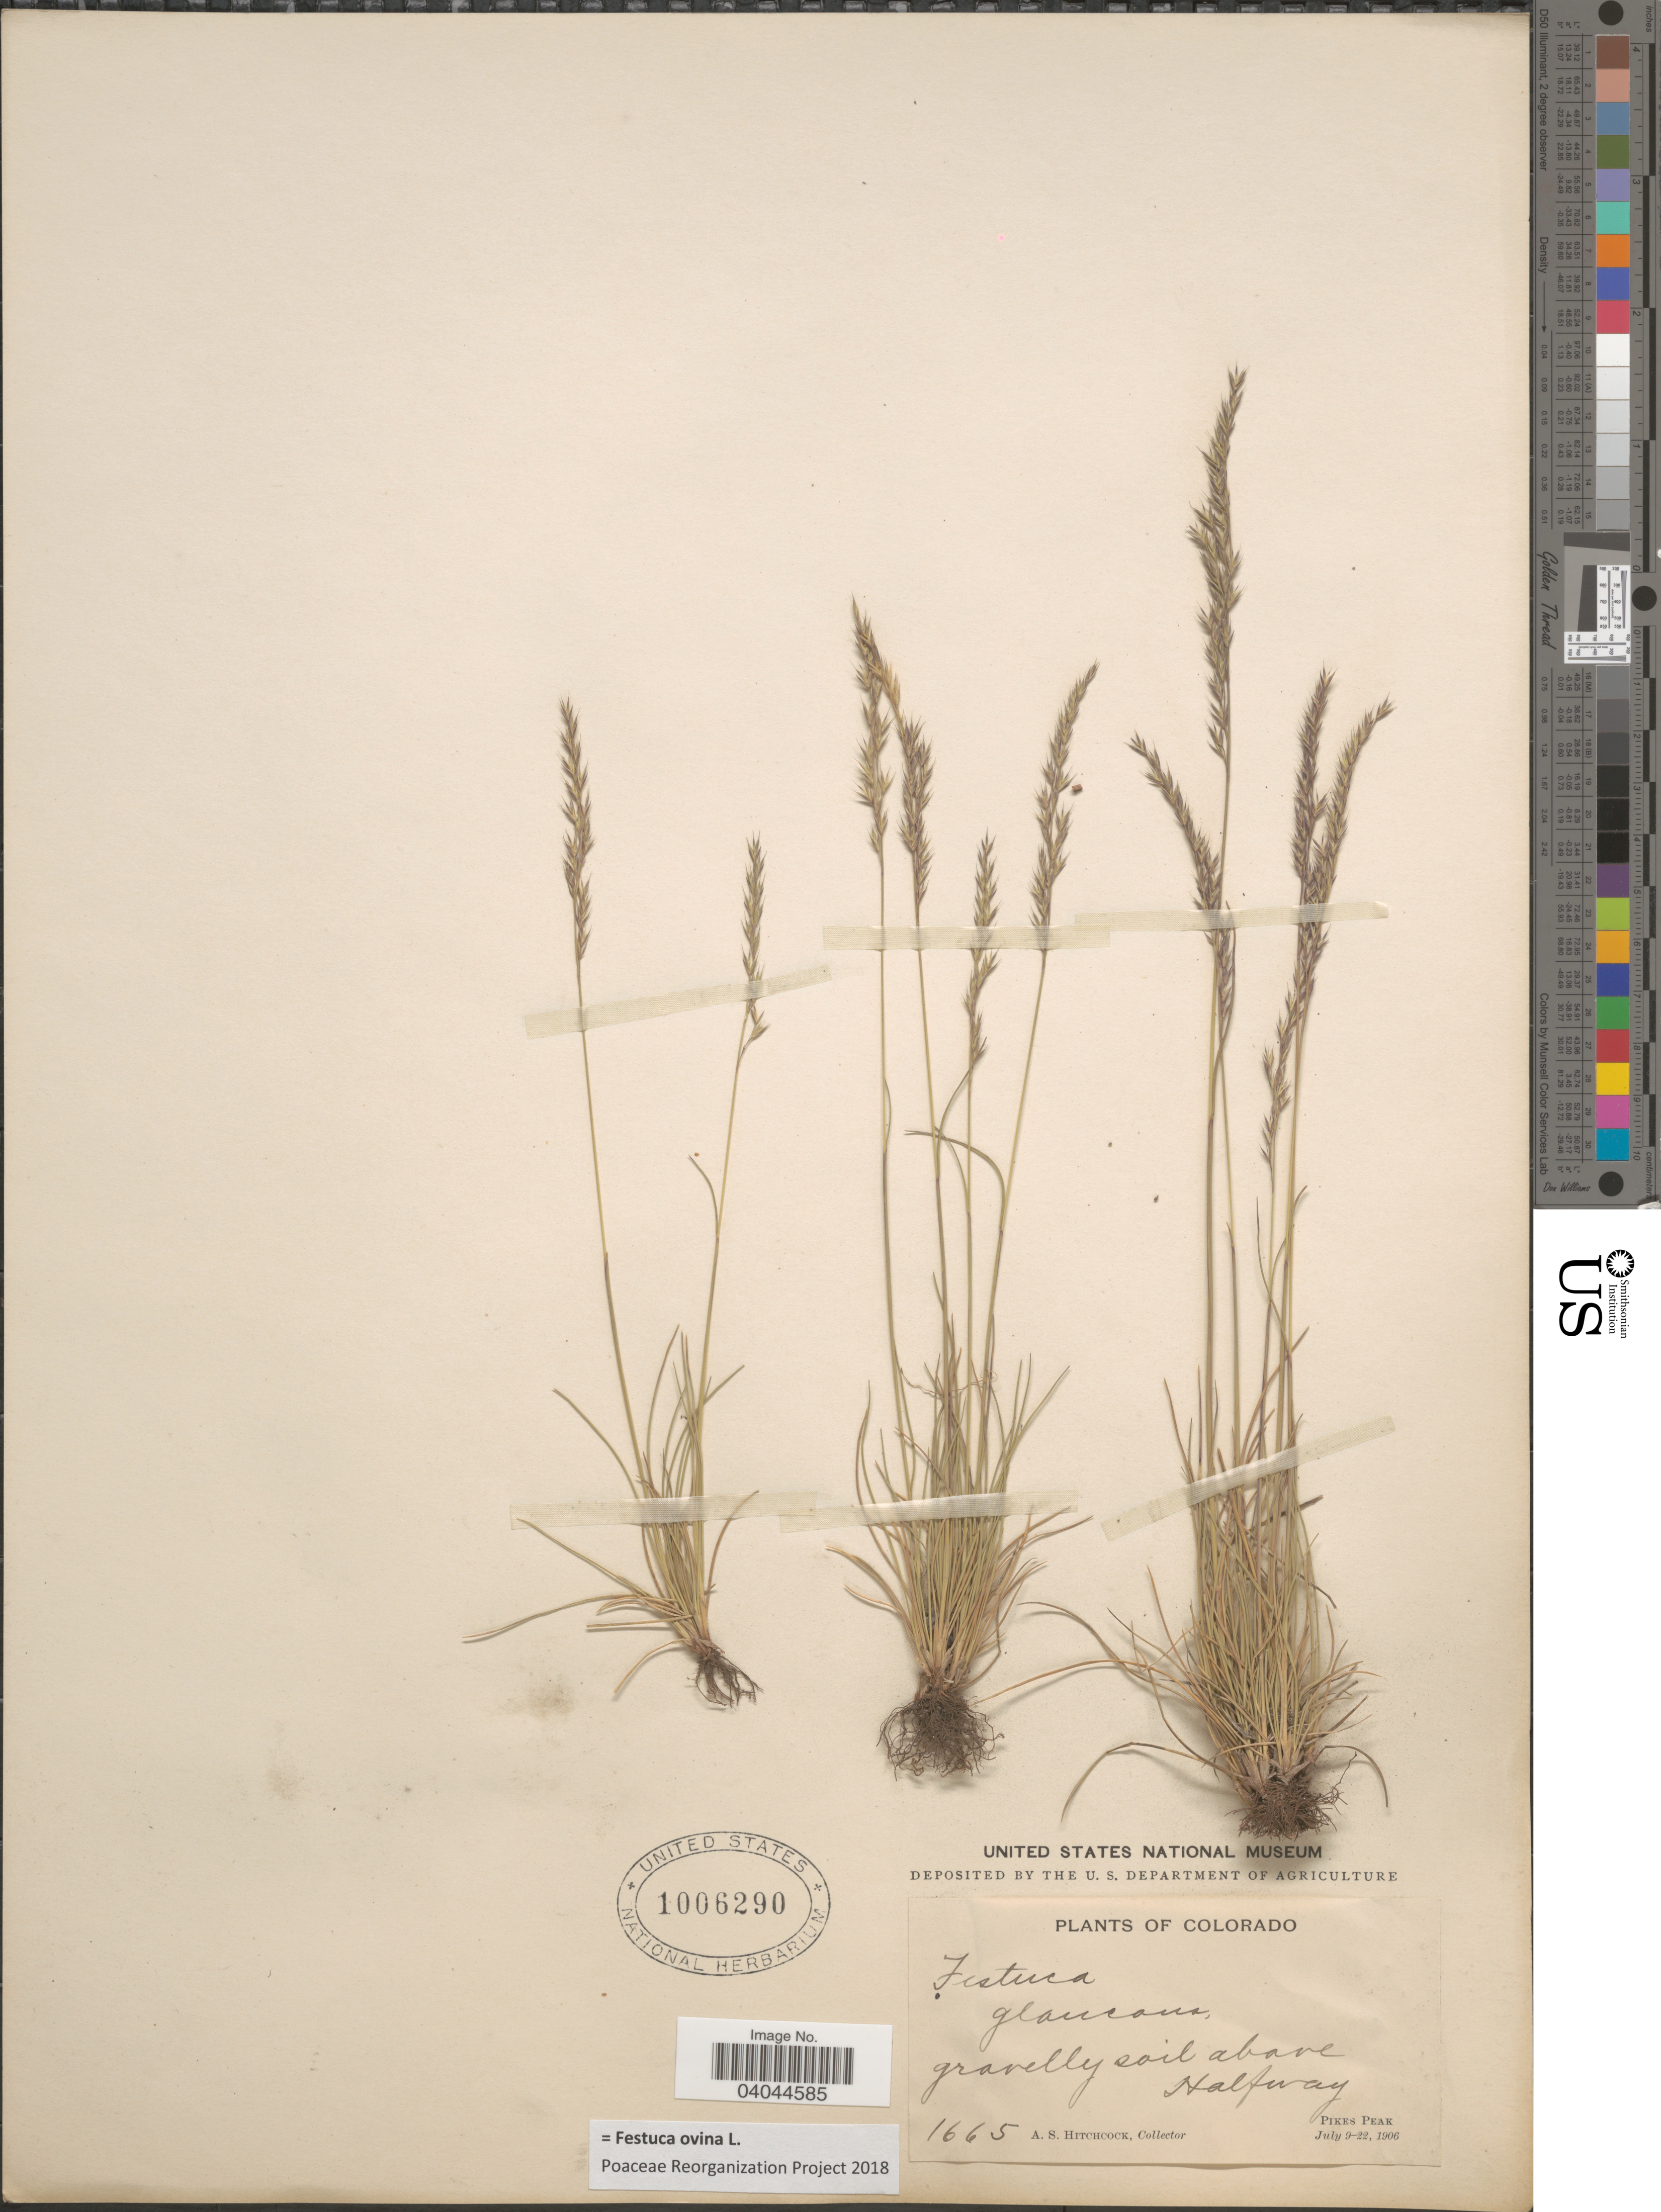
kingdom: Plantae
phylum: Tracheophyta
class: Liliopsida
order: Poales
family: Poaceae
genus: Festuca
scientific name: Festuca ovina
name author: L.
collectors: A. S. Hitchcock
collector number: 1665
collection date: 1906-07-09/1906-07-22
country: United States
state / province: Colorado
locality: Gravelly soil above Halfway. Pikes Peak.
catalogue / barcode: US 1006290